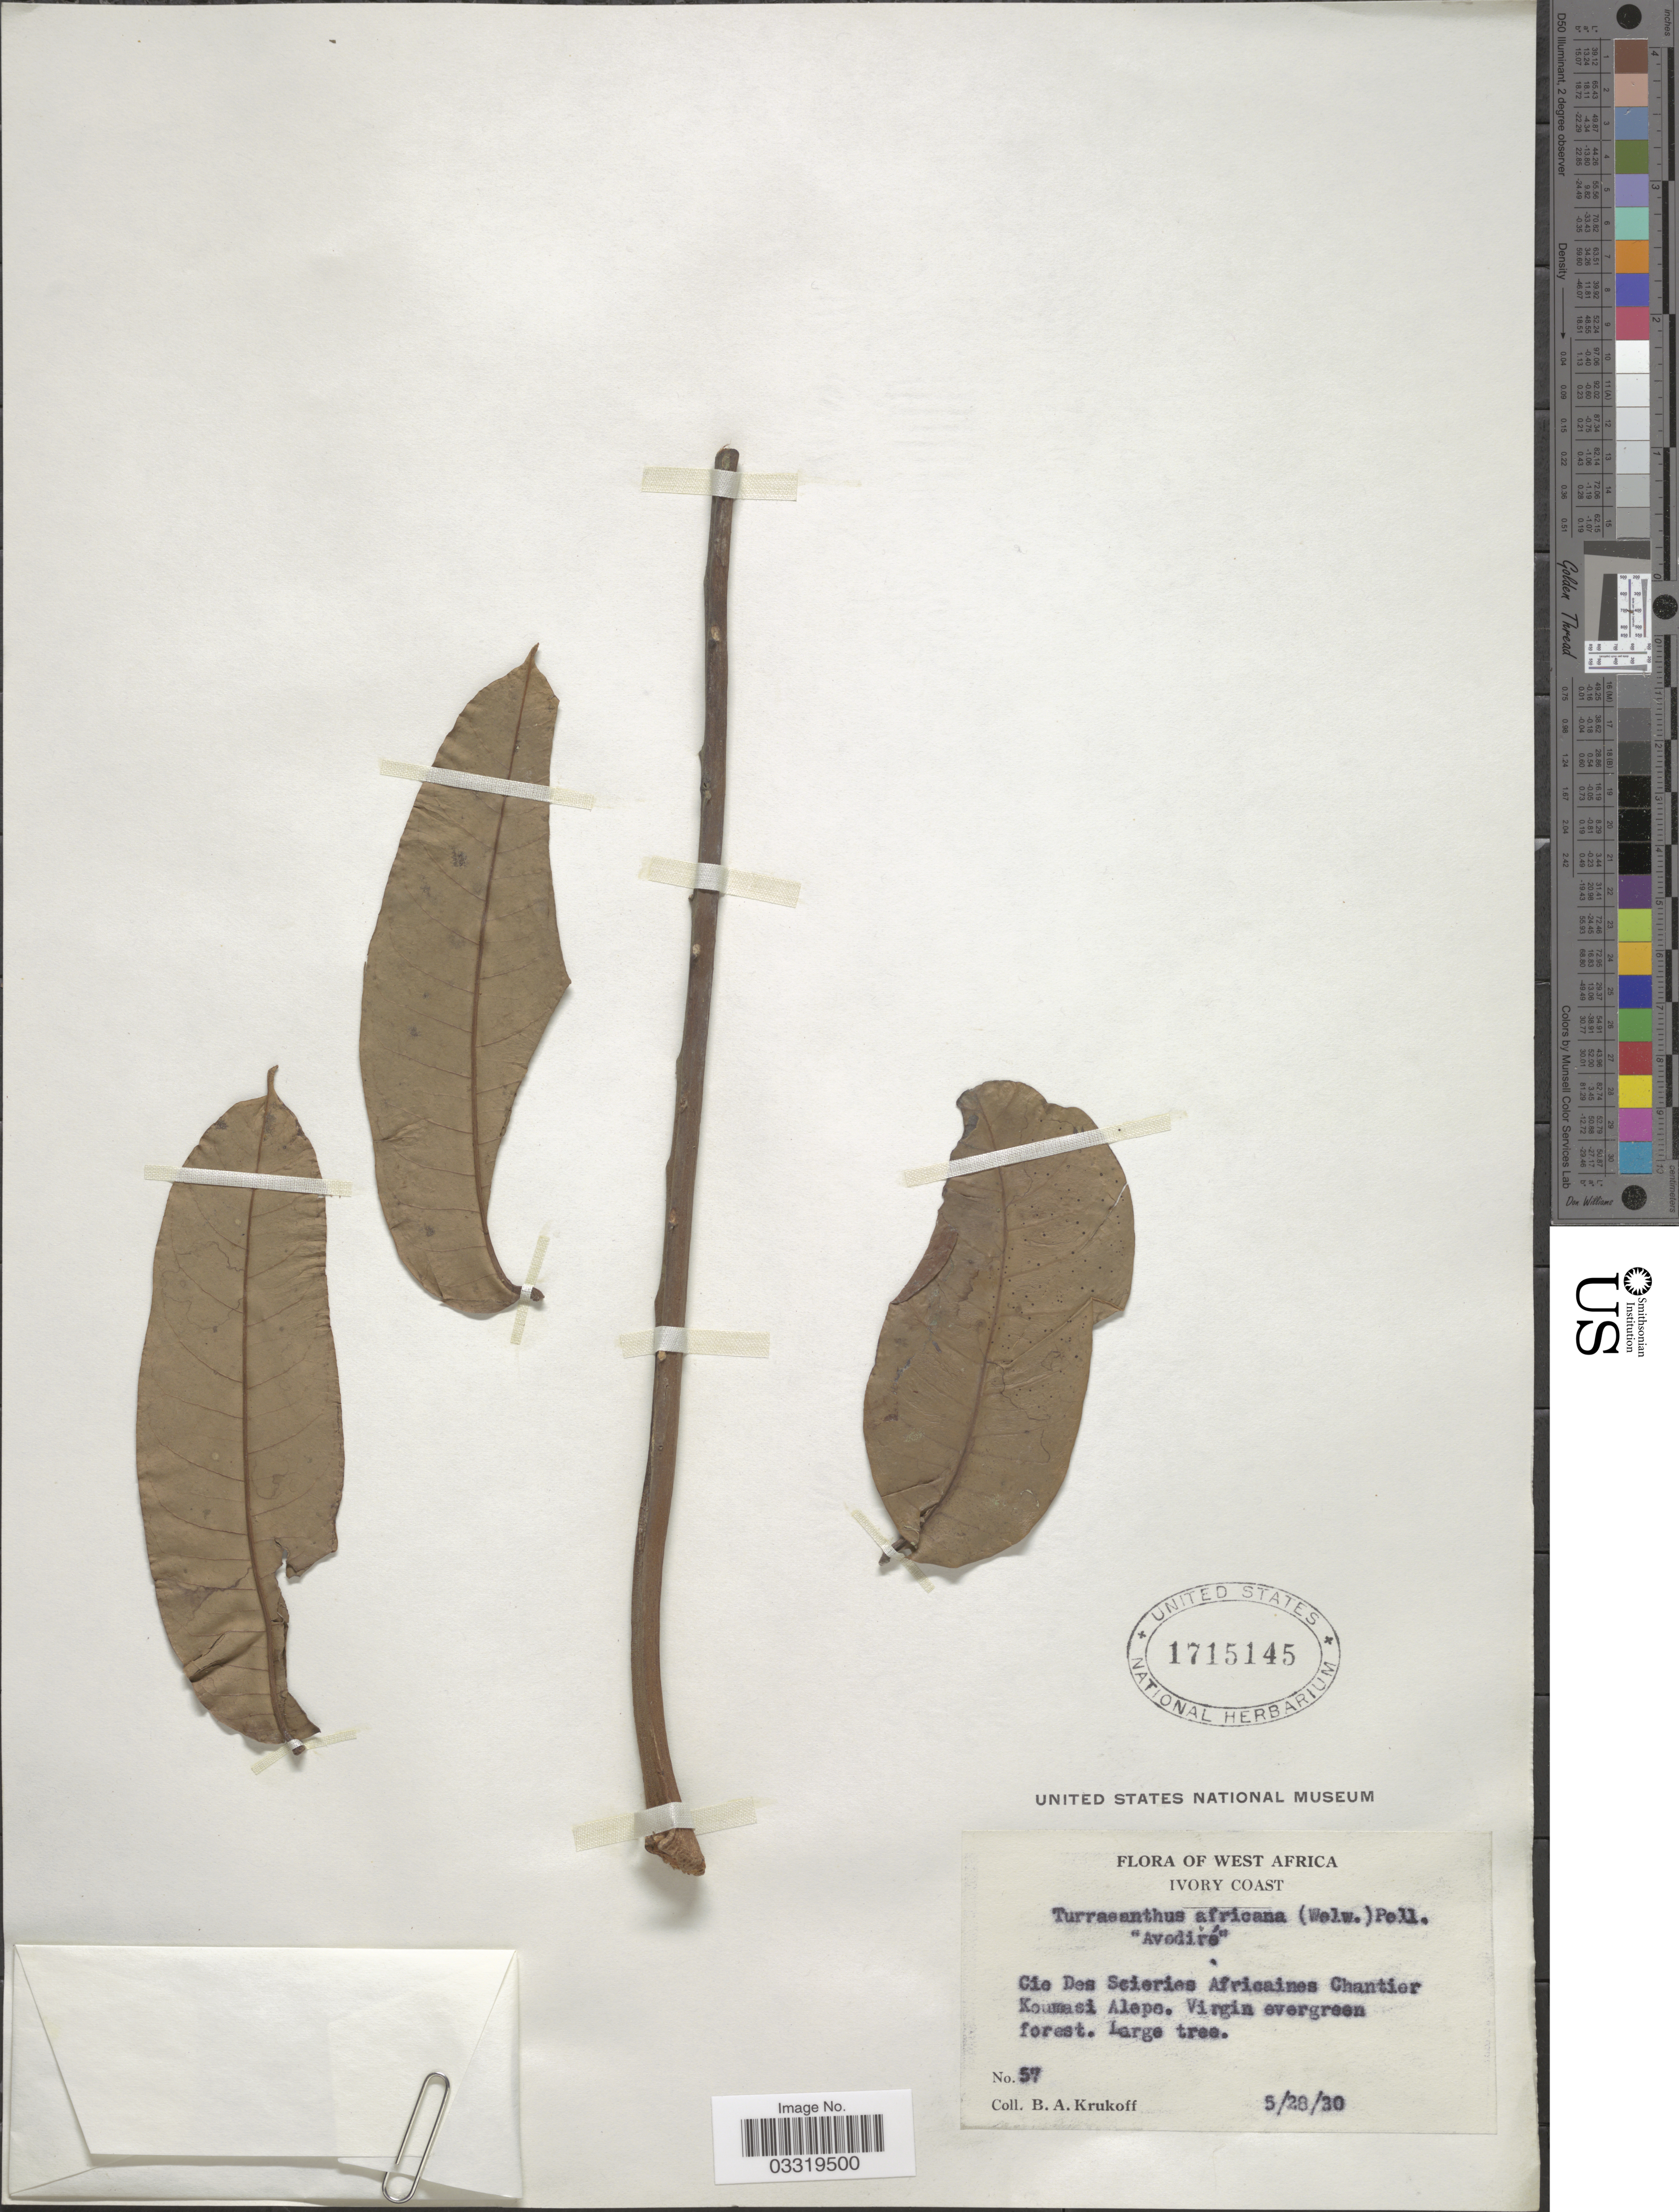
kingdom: Plantae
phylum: Tracheophyta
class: Magnoliopsida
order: Sapindales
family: Meliaceae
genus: Turraeanthus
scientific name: Turraeanthus africanus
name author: (Welw. ex C. DC.) Pelleg.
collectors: B. A. Krukoff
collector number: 57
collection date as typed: Transcribed d/m/y: 28/5/30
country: Ivory Coast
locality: West Africa, Cie Des Scieries Africaines Chantier, Koumasi Alepe.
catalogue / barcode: US 1715145